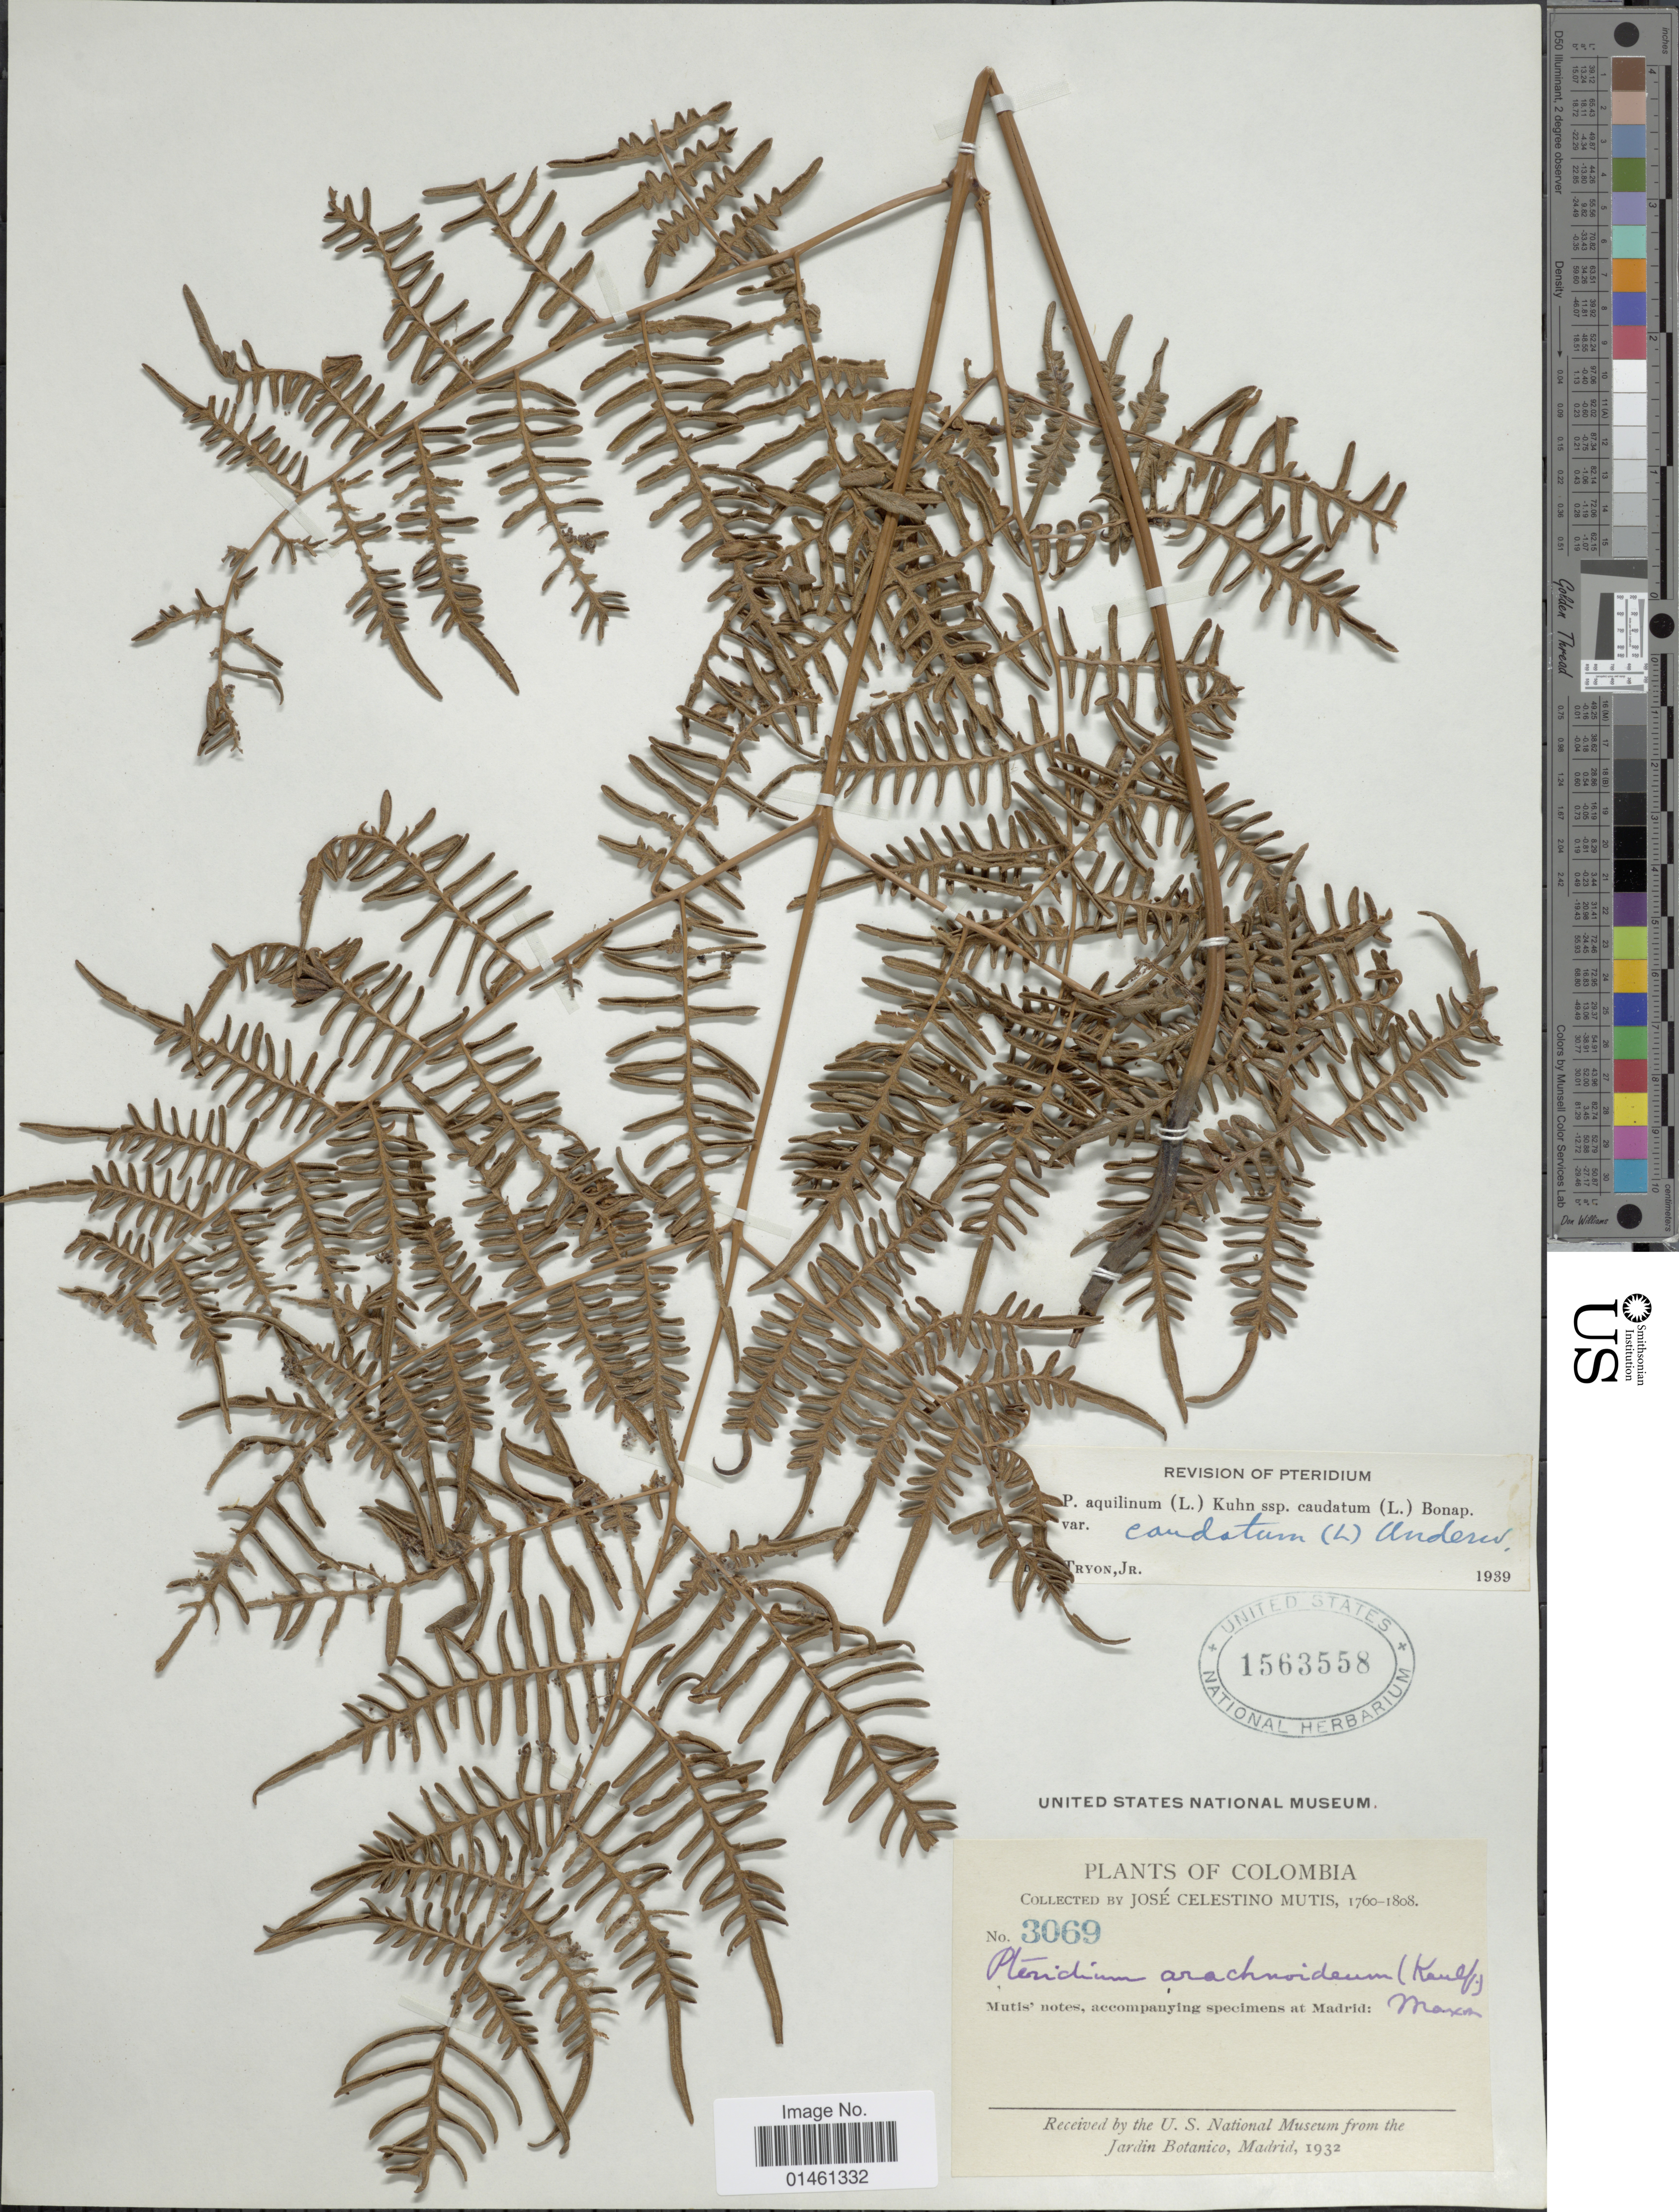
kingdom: Plantae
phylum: Tracheophyta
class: Polypodiopsida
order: Polypodiales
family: Dennstaedtiaceae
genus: Pteridium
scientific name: Pteridium caudatum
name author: (L.) Maxon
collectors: J. C. B. Mutis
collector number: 3069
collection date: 1760/1808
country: Colombia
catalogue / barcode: US 1563558